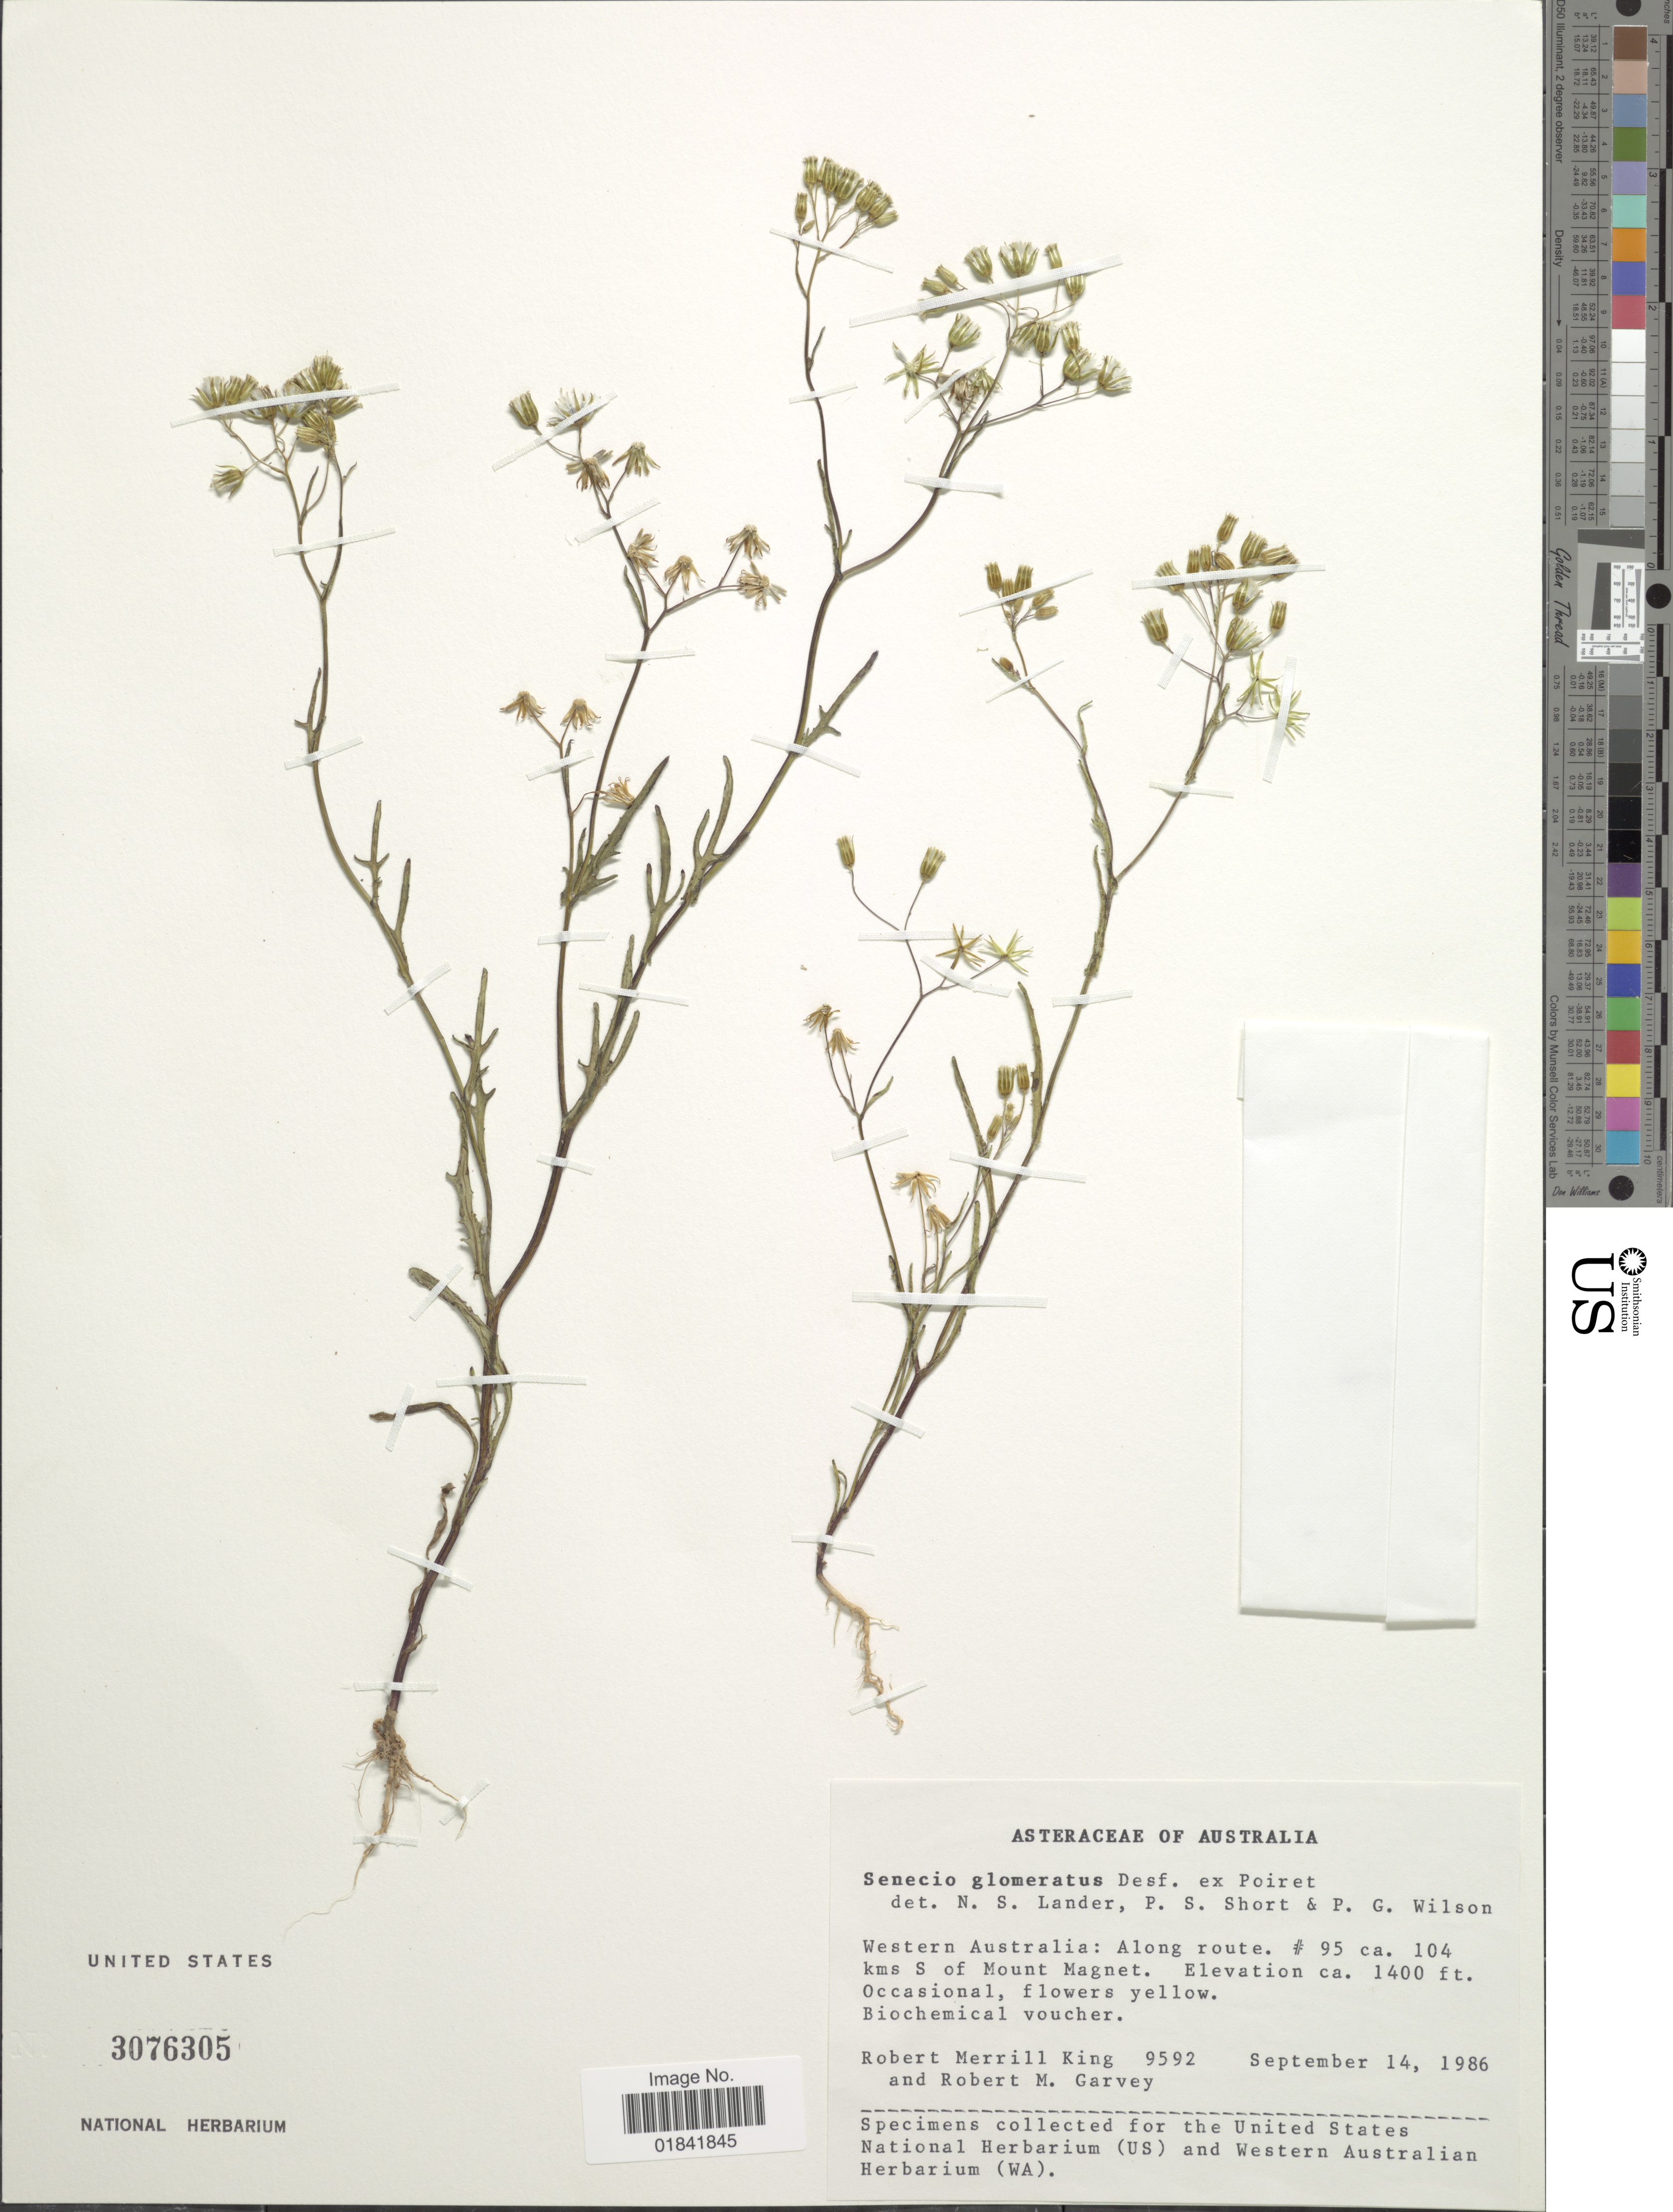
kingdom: Plantae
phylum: Tracheophyta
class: Magnoliopsida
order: Asterales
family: Asteraceae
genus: Senecio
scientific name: Senecio glomeratus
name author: Desf. ex Poir.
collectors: R. M. King & R. Garvey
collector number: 9592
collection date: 1986-09-14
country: Australia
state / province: Western Australia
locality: Along route, #95 ca. 104 kms S mount Magnet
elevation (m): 427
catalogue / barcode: US 3076305